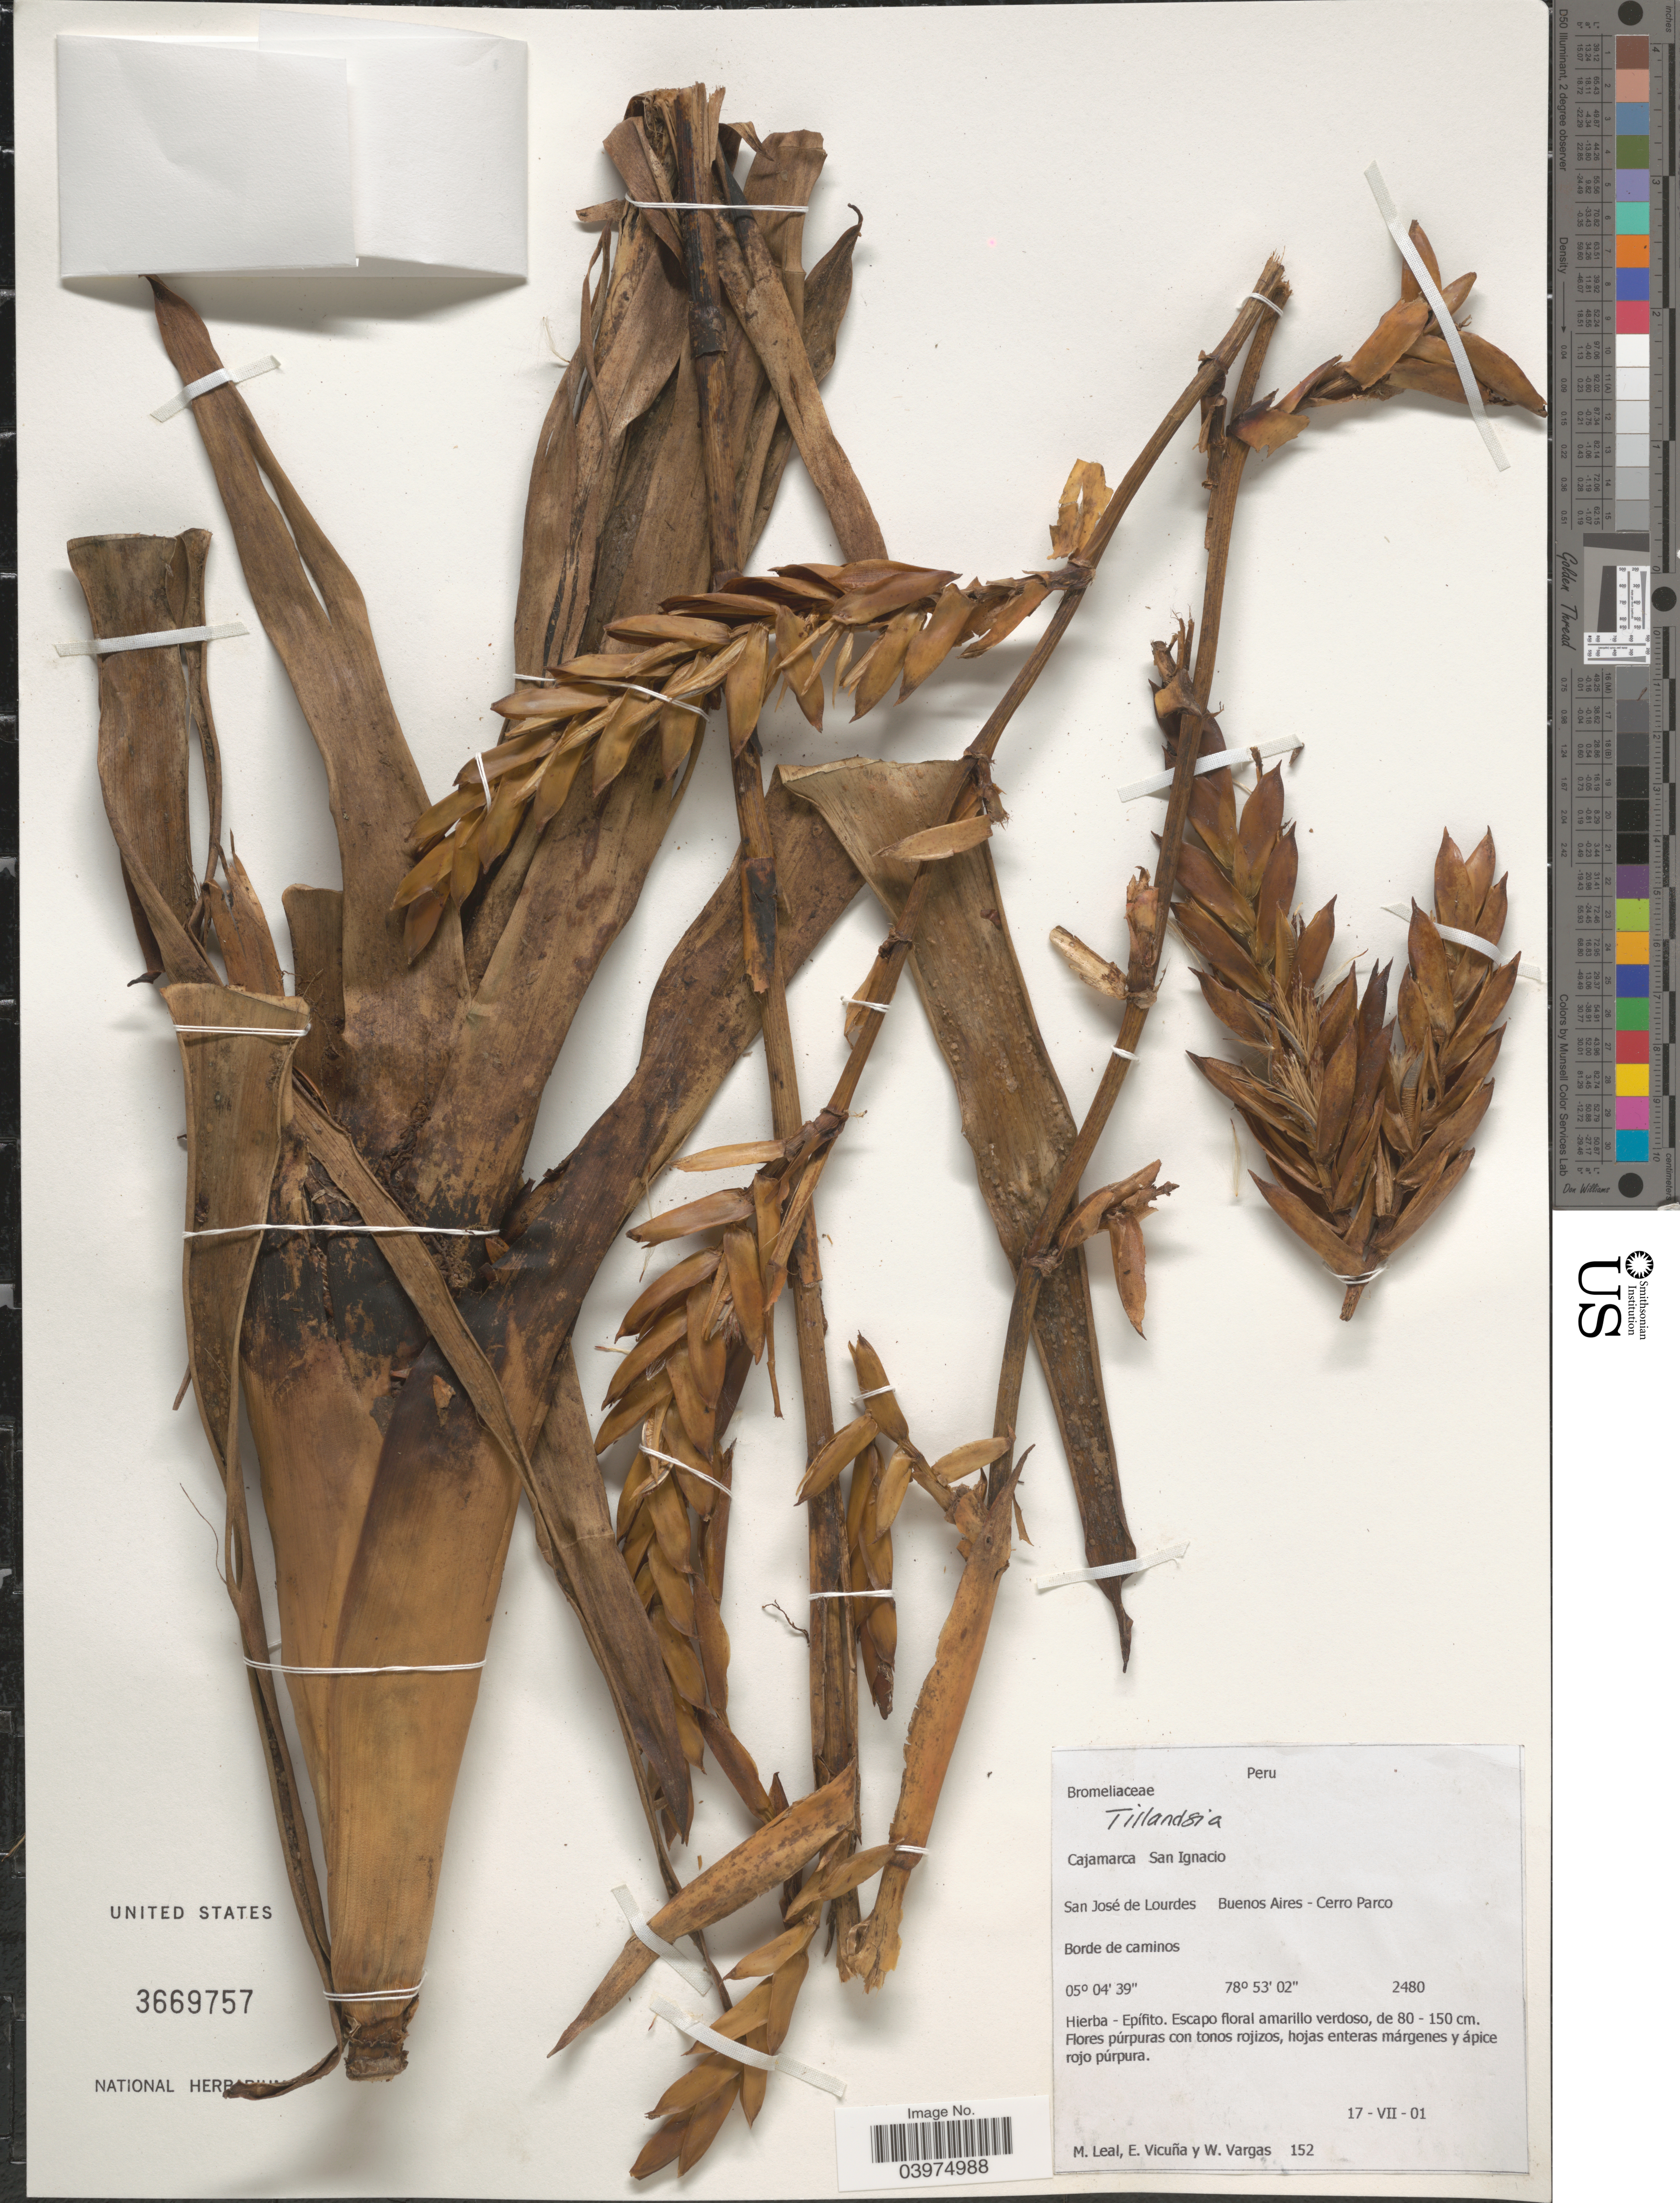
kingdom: Plantae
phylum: Tracheophyta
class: Liliopsida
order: Poales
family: Bromeliaceae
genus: Tillandsia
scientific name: Tillandsia sp.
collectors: M. E. Leal, E. Vicuña & W. Vargas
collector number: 152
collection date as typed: Transcribed d/m/y: 17/7/1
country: Peru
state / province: Cajamarca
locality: San Ignacio. San José de Lourdes Buenos Aires-Cerro Parco.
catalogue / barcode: US 3669757